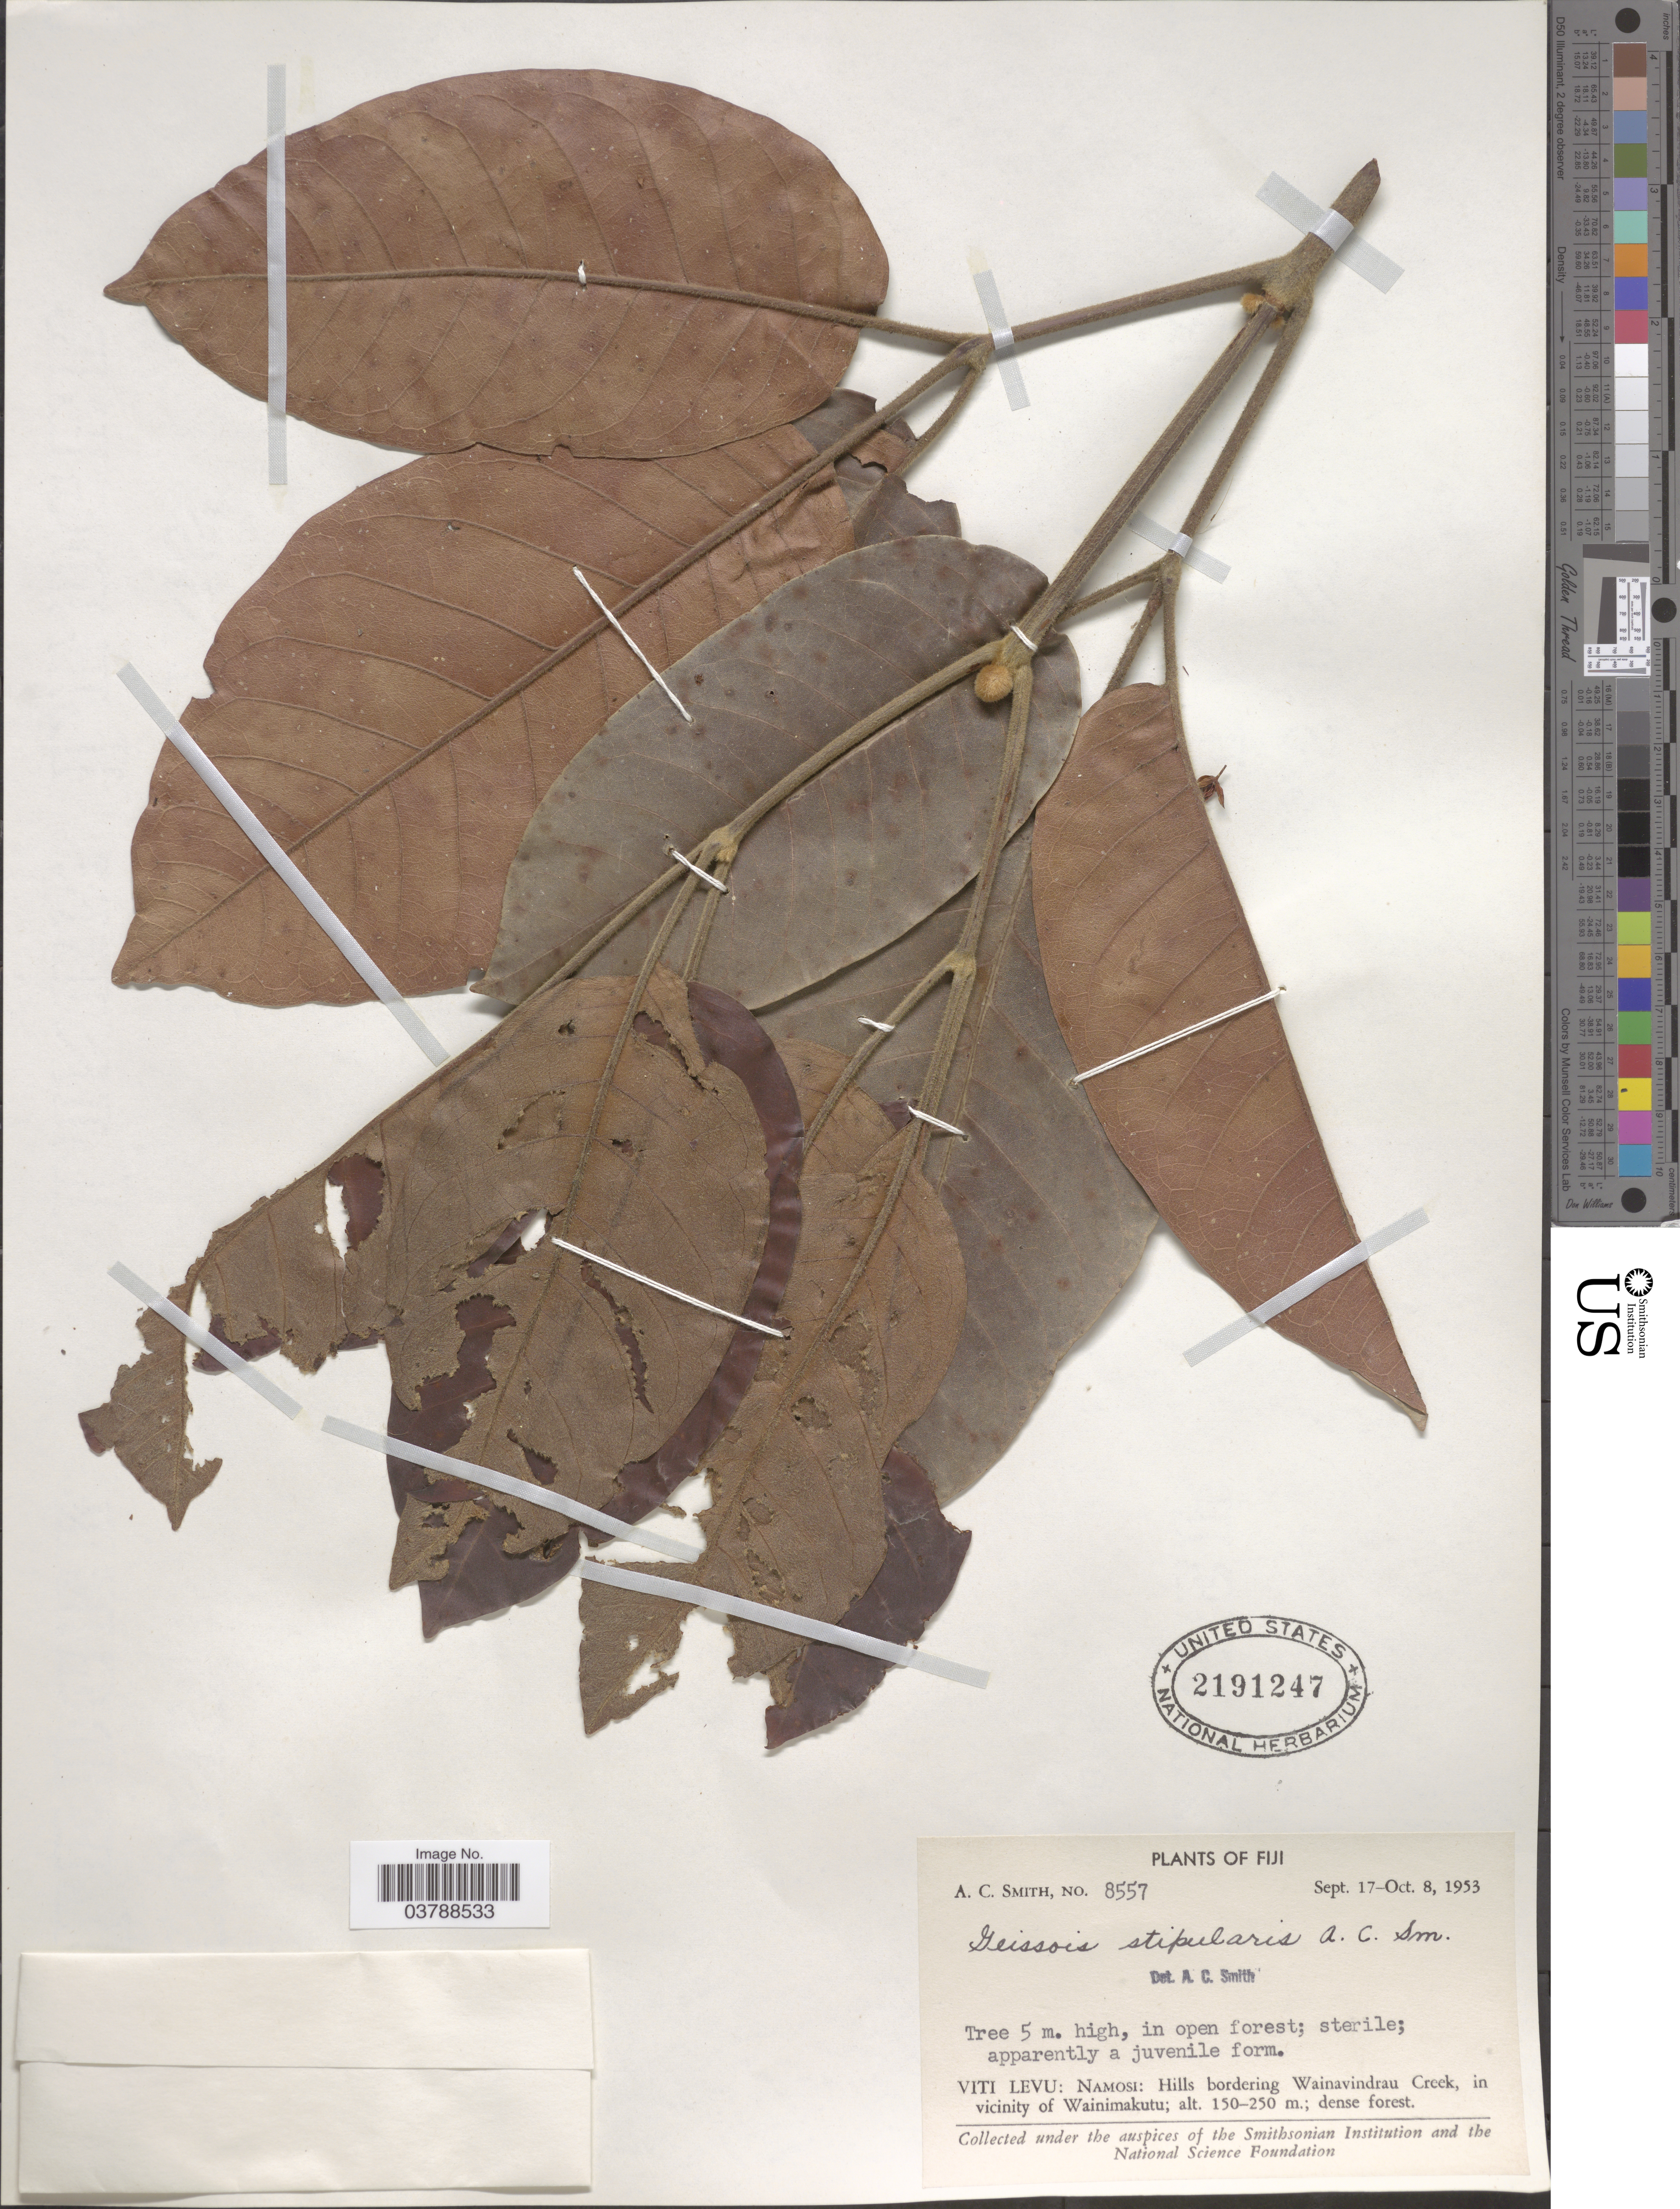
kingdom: Plantae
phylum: Tracheophyta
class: Magnoliopsida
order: Oxalidales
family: Cunoniaceae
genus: Geissois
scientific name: Geissois stipularis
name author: A.C. Sm.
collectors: A. C. Smith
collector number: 8557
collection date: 1953-09-17/1953-10-08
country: Fiji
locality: Viti Levu: Namosi: Hills bordering Wainavindrau Creek, in vicinity of Wainimakutu.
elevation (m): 150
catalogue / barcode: US 2191247